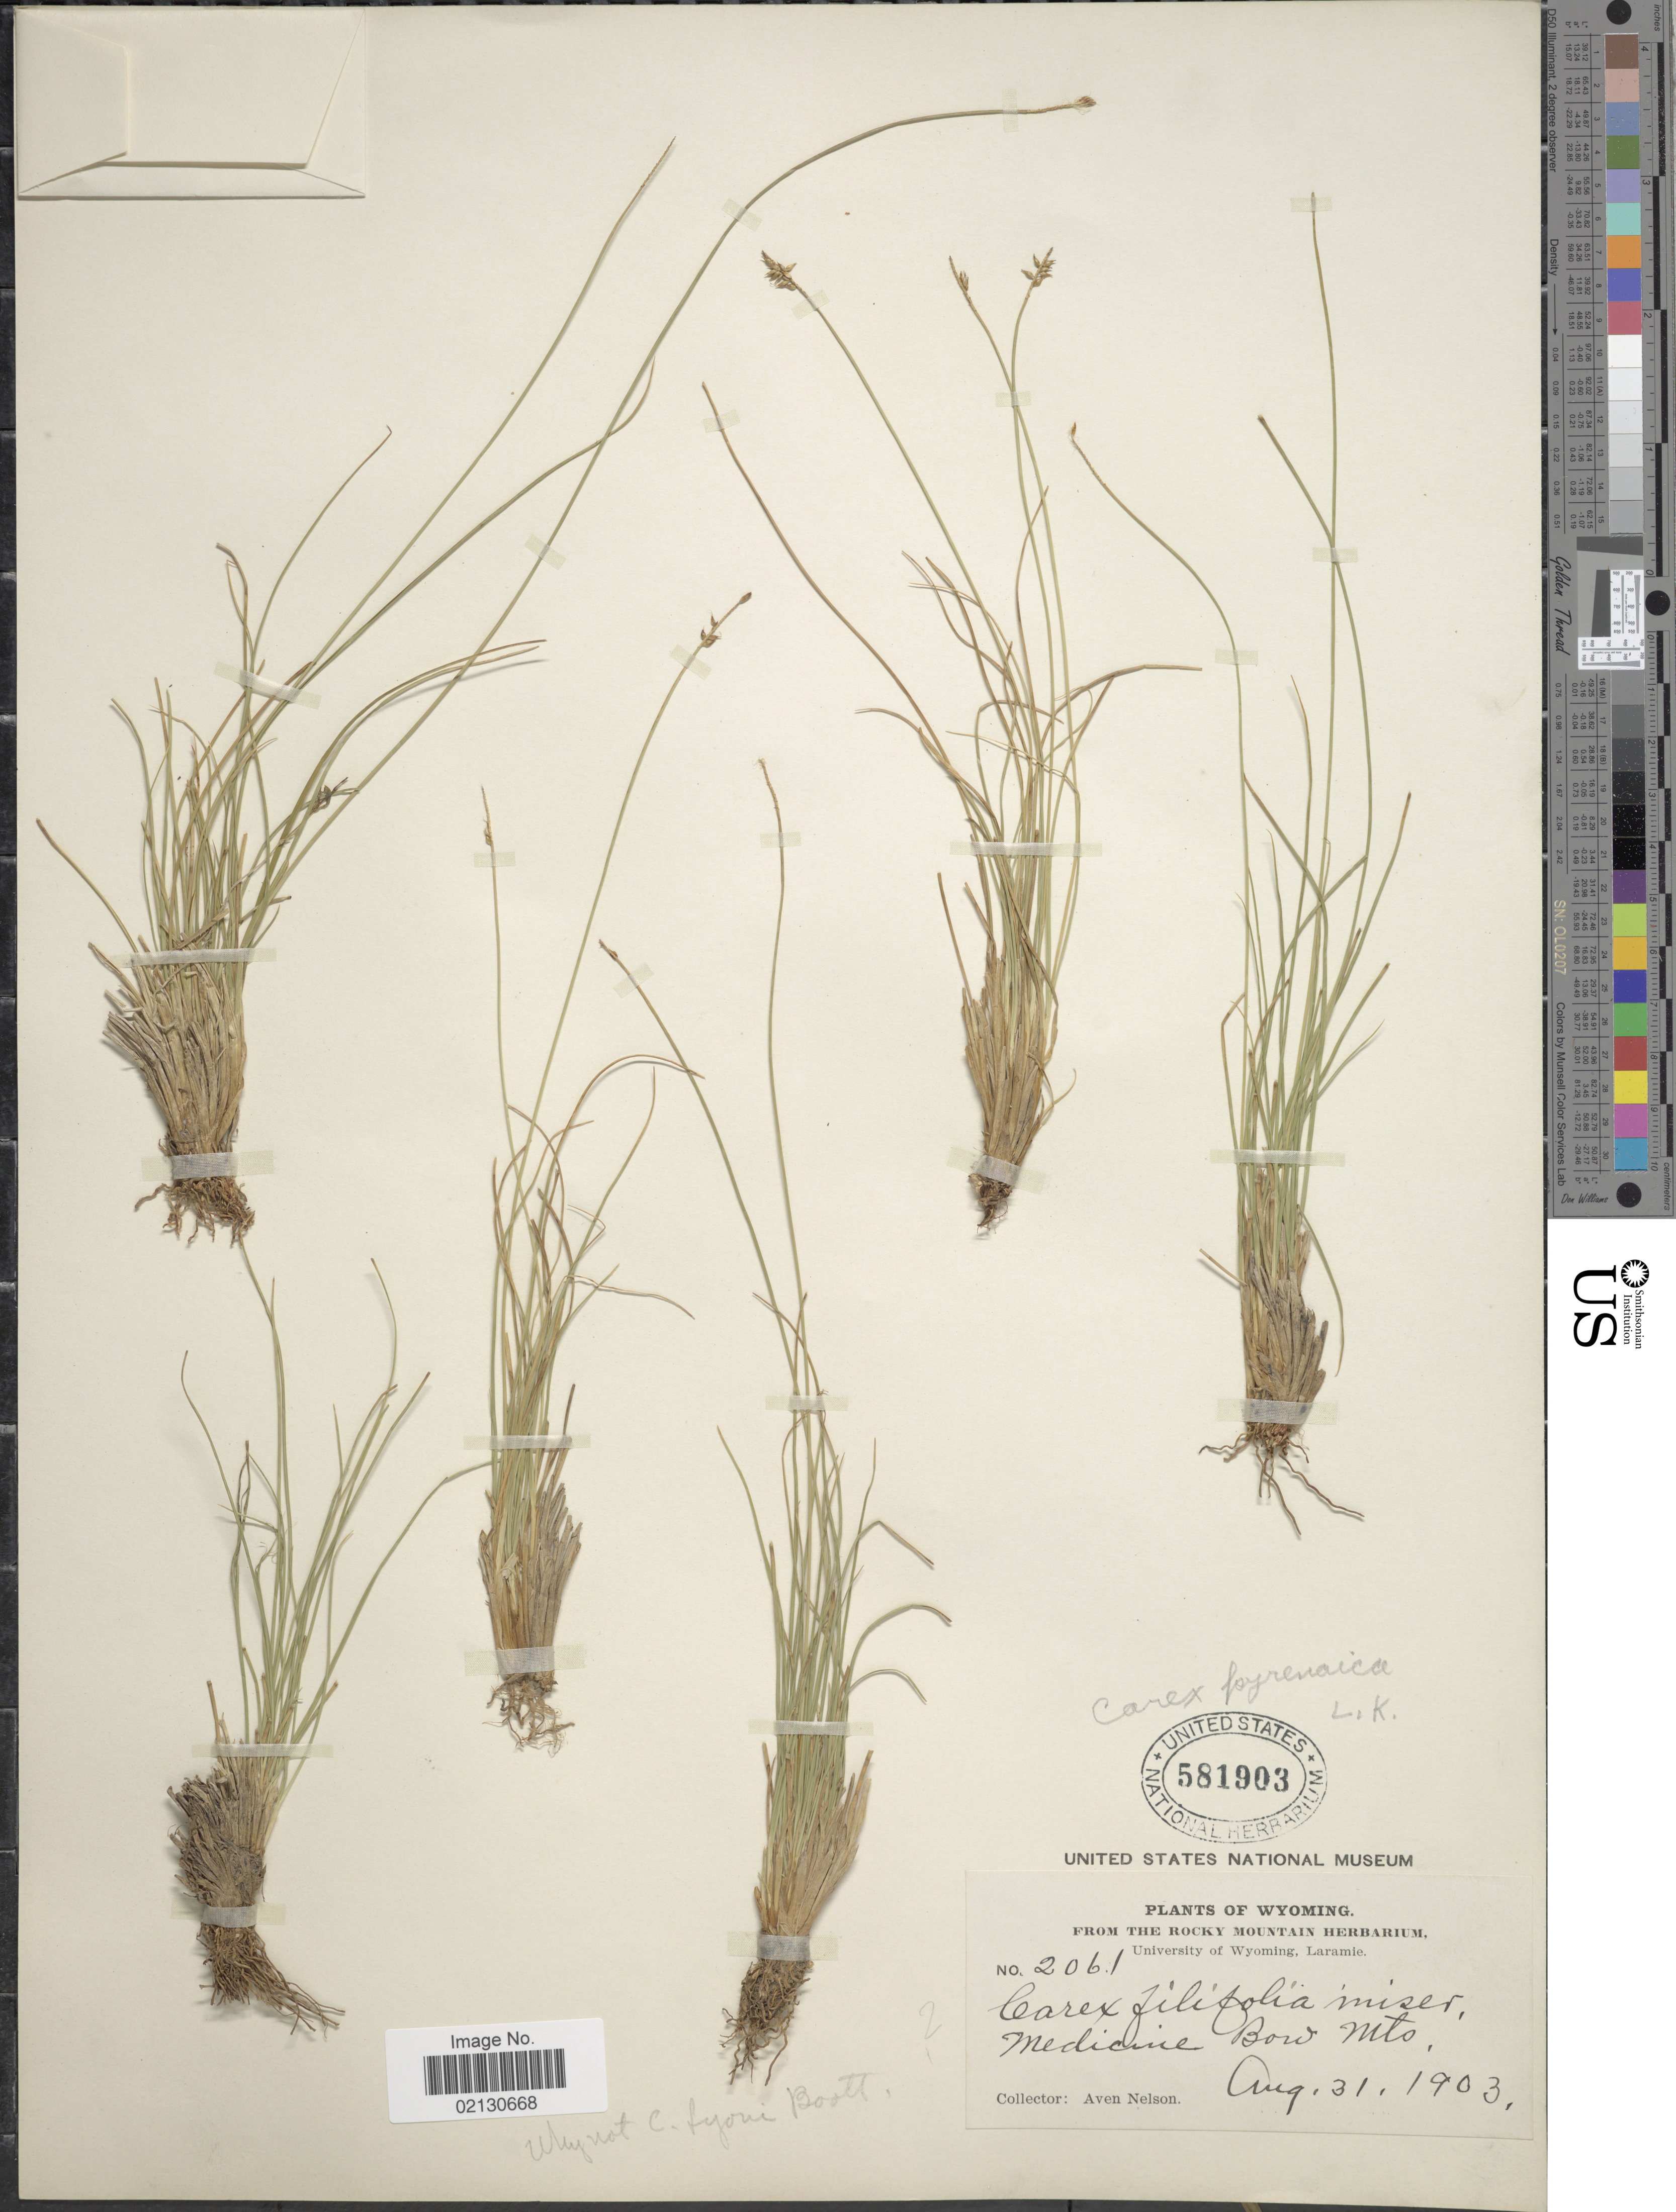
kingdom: Plantae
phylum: Tracheophyta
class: Liliopsida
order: Poales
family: Cyperaceae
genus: Carex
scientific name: Carex micropoda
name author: C.A. Mey.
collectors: A. Nelson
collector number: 2061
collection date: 1903-08-31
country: United States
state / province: Wyoming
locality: Medicine Bow Mts.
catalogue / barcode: US 581903